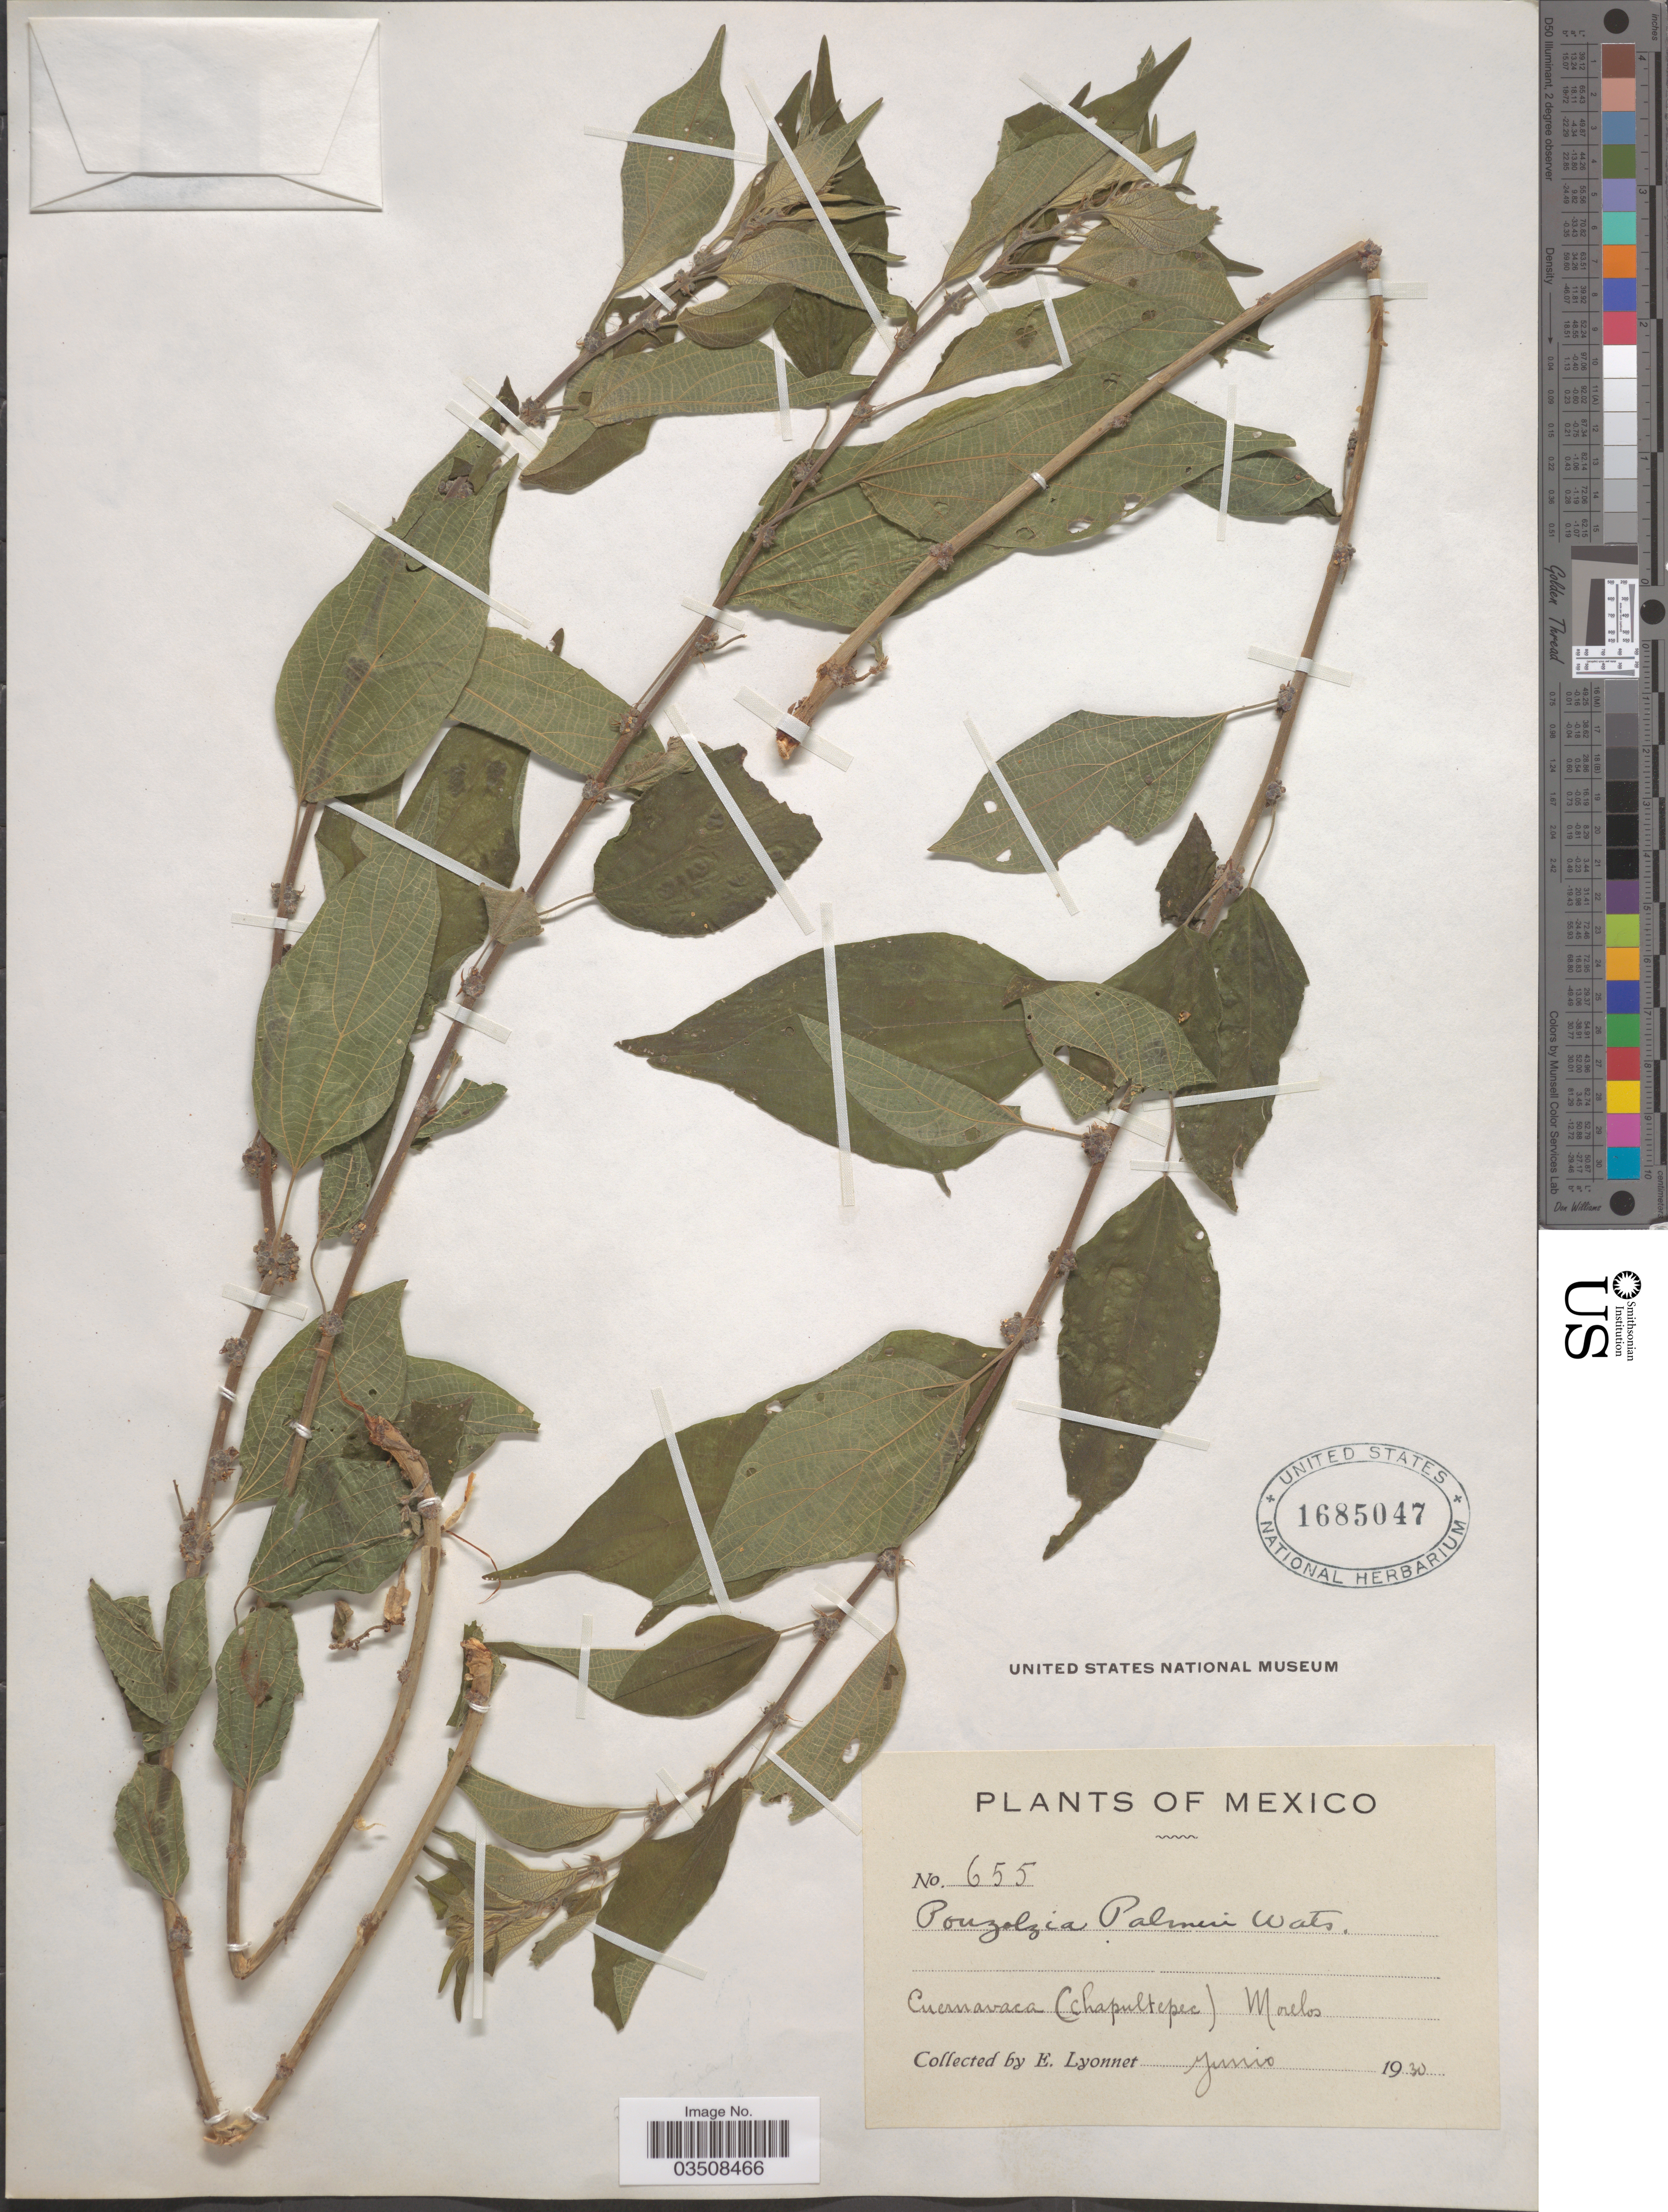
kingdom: Plantae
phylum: Tracheophyta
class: Magnoliopsida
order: Rosales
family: Urticaceae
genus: Pouzolzia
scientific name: Pouzolzia palmeri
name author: S. Watson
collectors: E. Lyonnet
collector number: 655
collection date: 1930-06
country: Mexico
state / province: Morelos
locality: Cuernavaca (Chapultepec).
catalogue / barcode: US 1685047